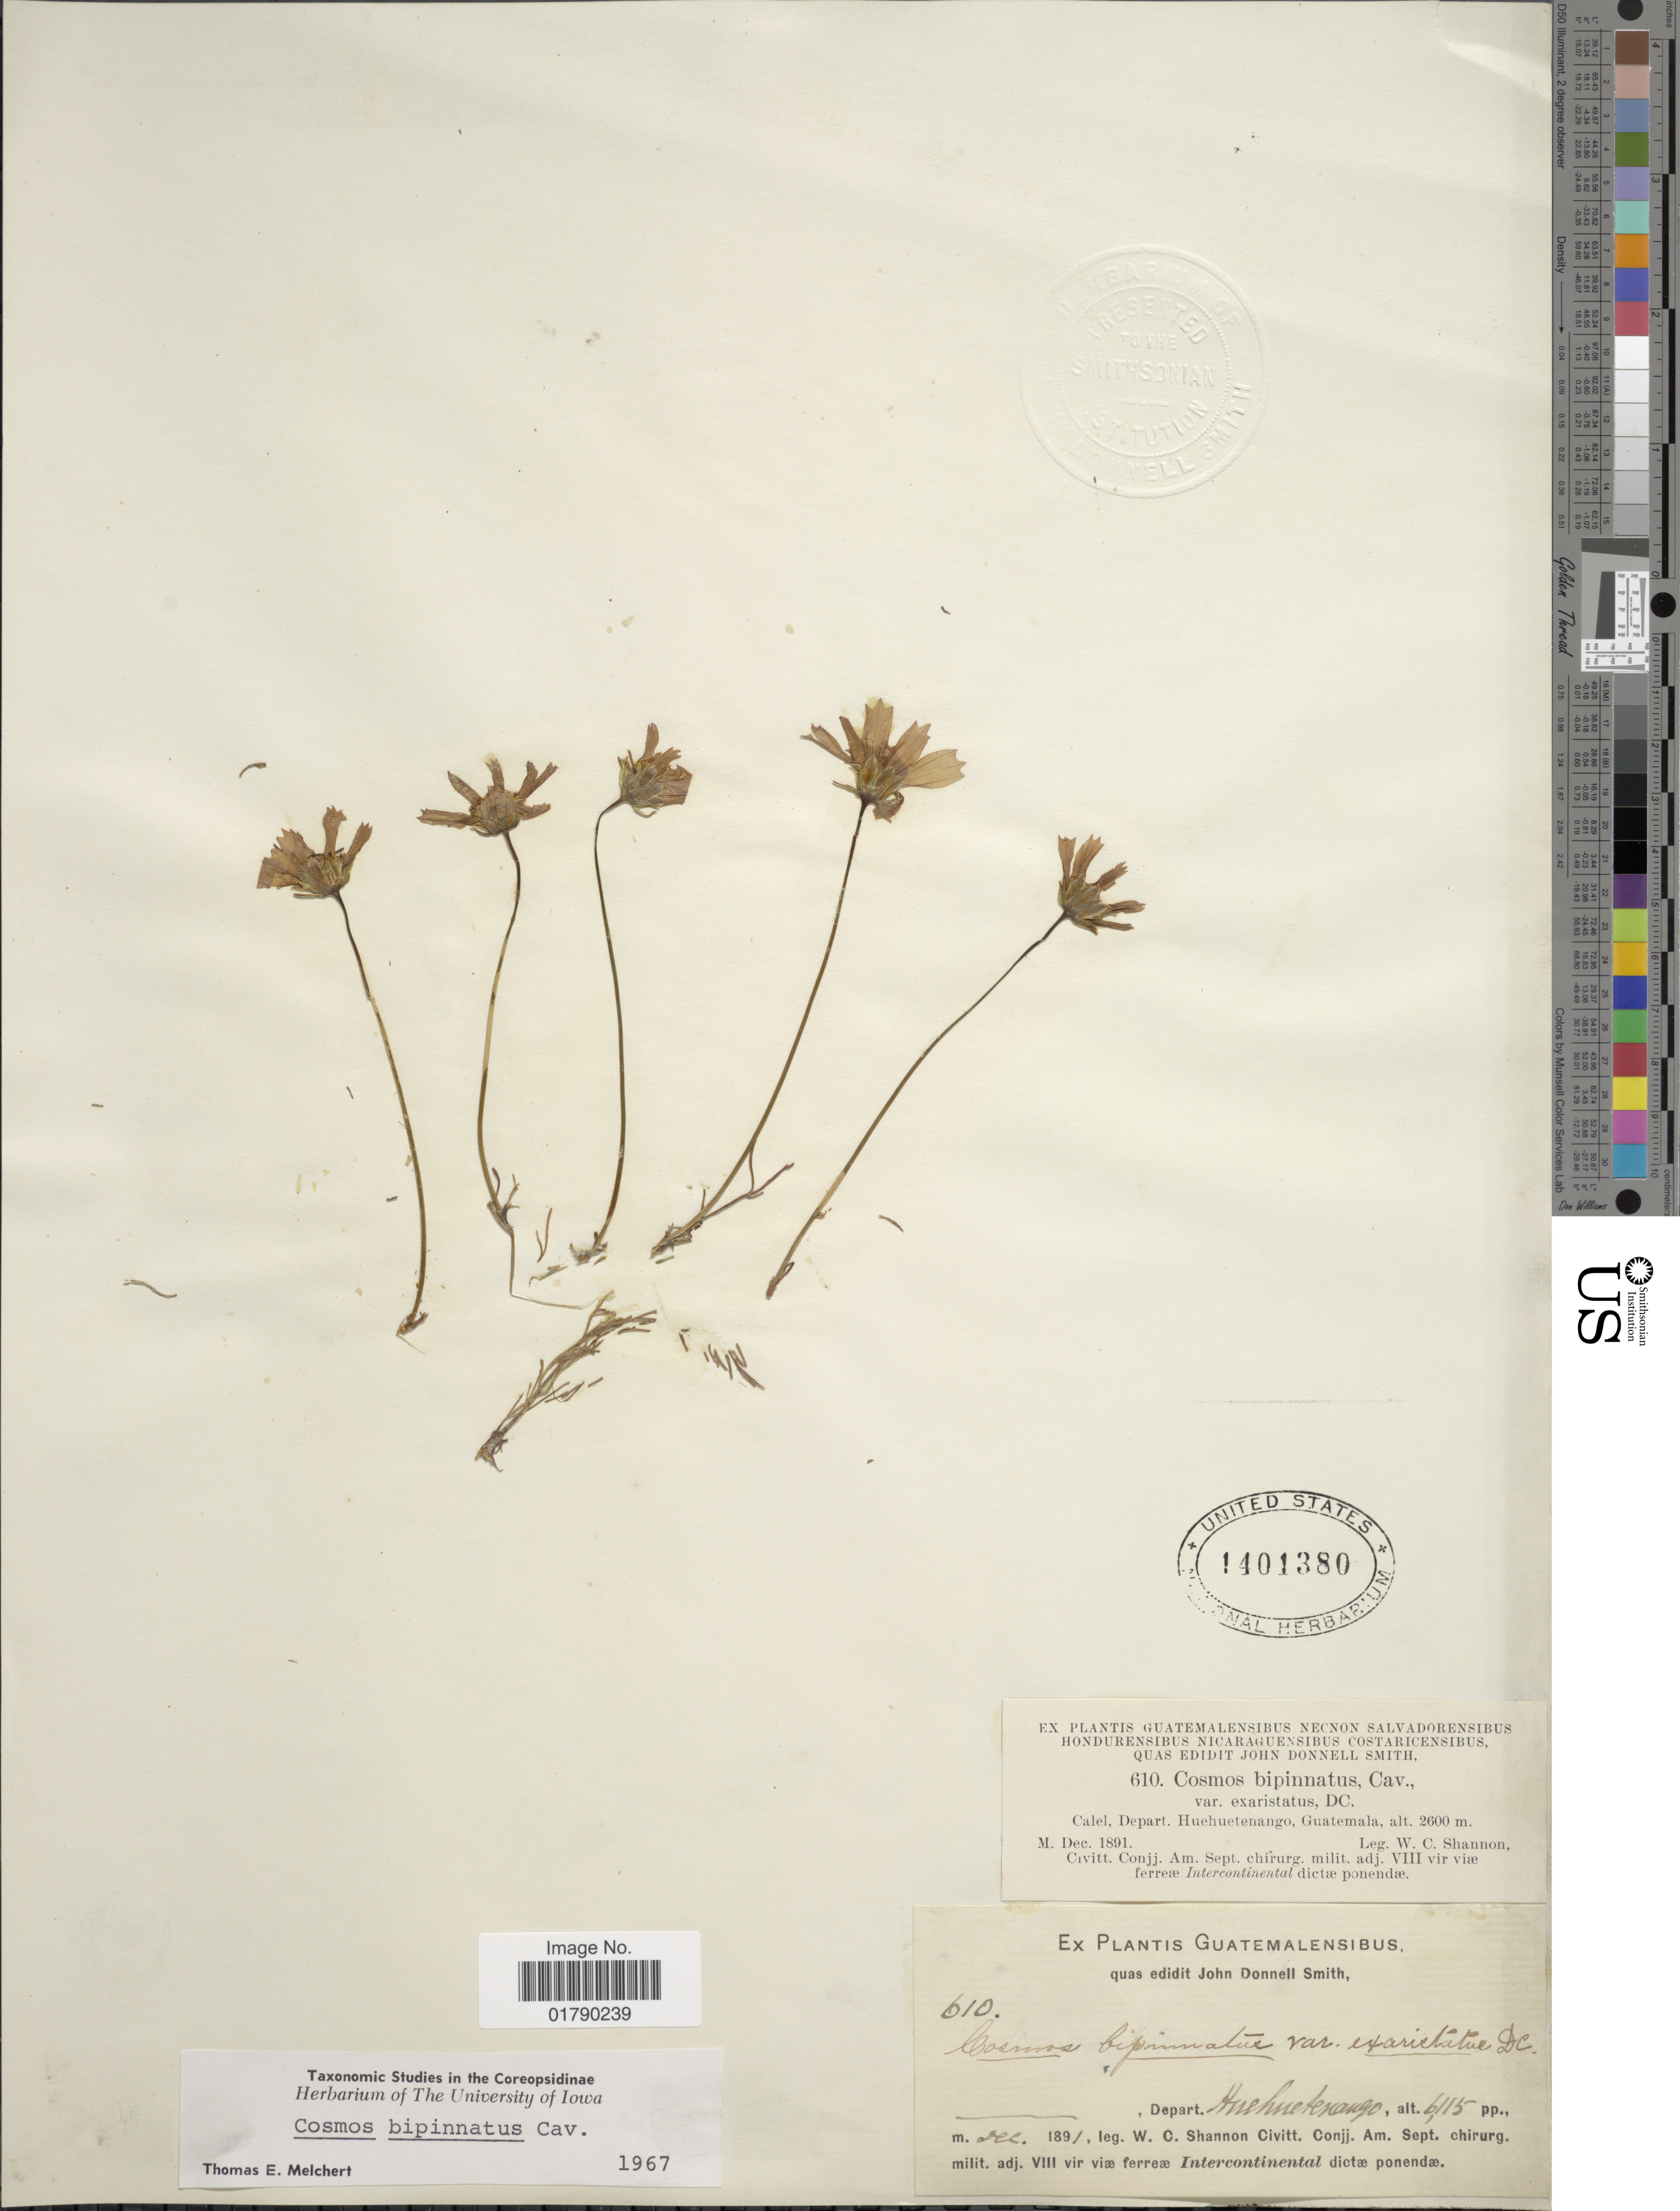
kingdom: Plantae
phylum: Tracheophyta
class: Magnoliopsida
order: Asterales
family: Asteraceae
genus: Cosmos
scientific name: Cosmos bipinnatus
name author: Cav.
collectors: W. C. Shannon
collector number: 610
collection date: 1891-12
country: Guatemala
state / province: Huehuetenango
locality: Calel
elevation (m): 2600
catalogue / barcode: US 1401380